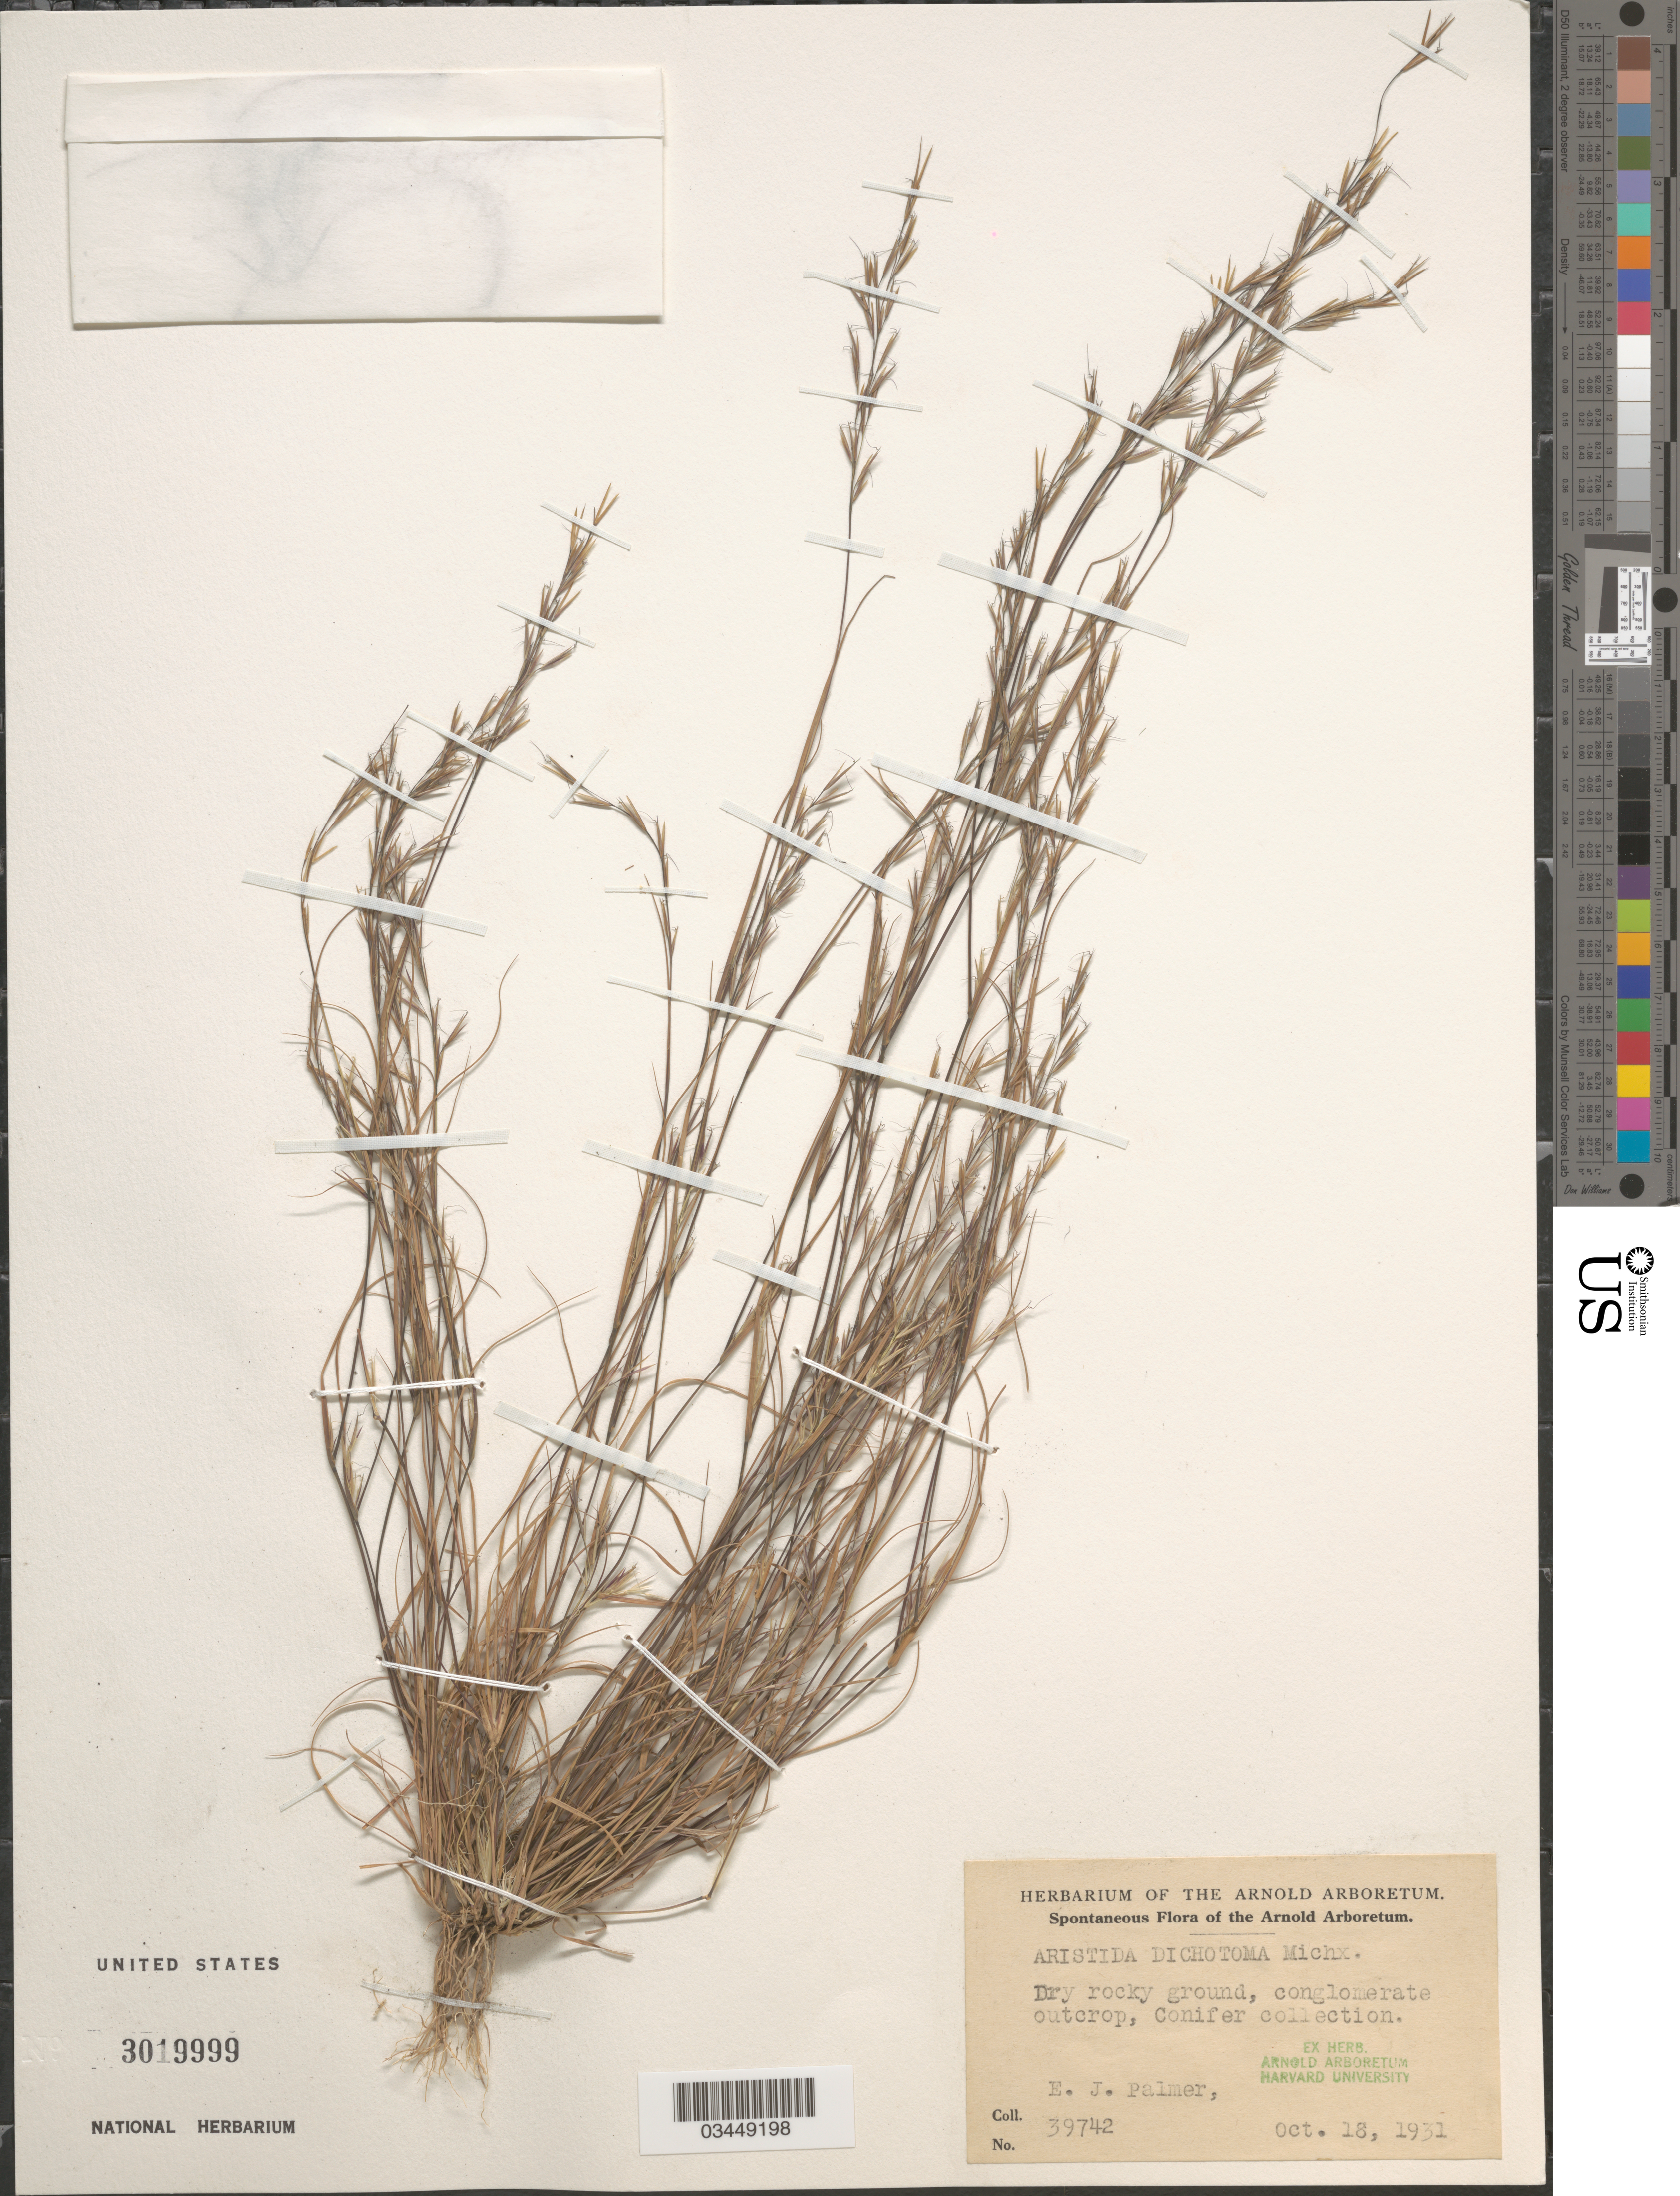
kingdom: Plantae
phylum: Tracheophyta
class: Liliopsida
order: Poales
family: Poaceae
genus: Aristida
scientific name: Aristida dichotoma var. dichotoma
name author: Michx.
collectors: E. J. Palmer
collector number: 39742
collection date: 1931-10-18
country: United States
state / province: Massachusetts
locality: The Arnold Arboretum. Conifer collection.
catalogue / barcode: US 3019999